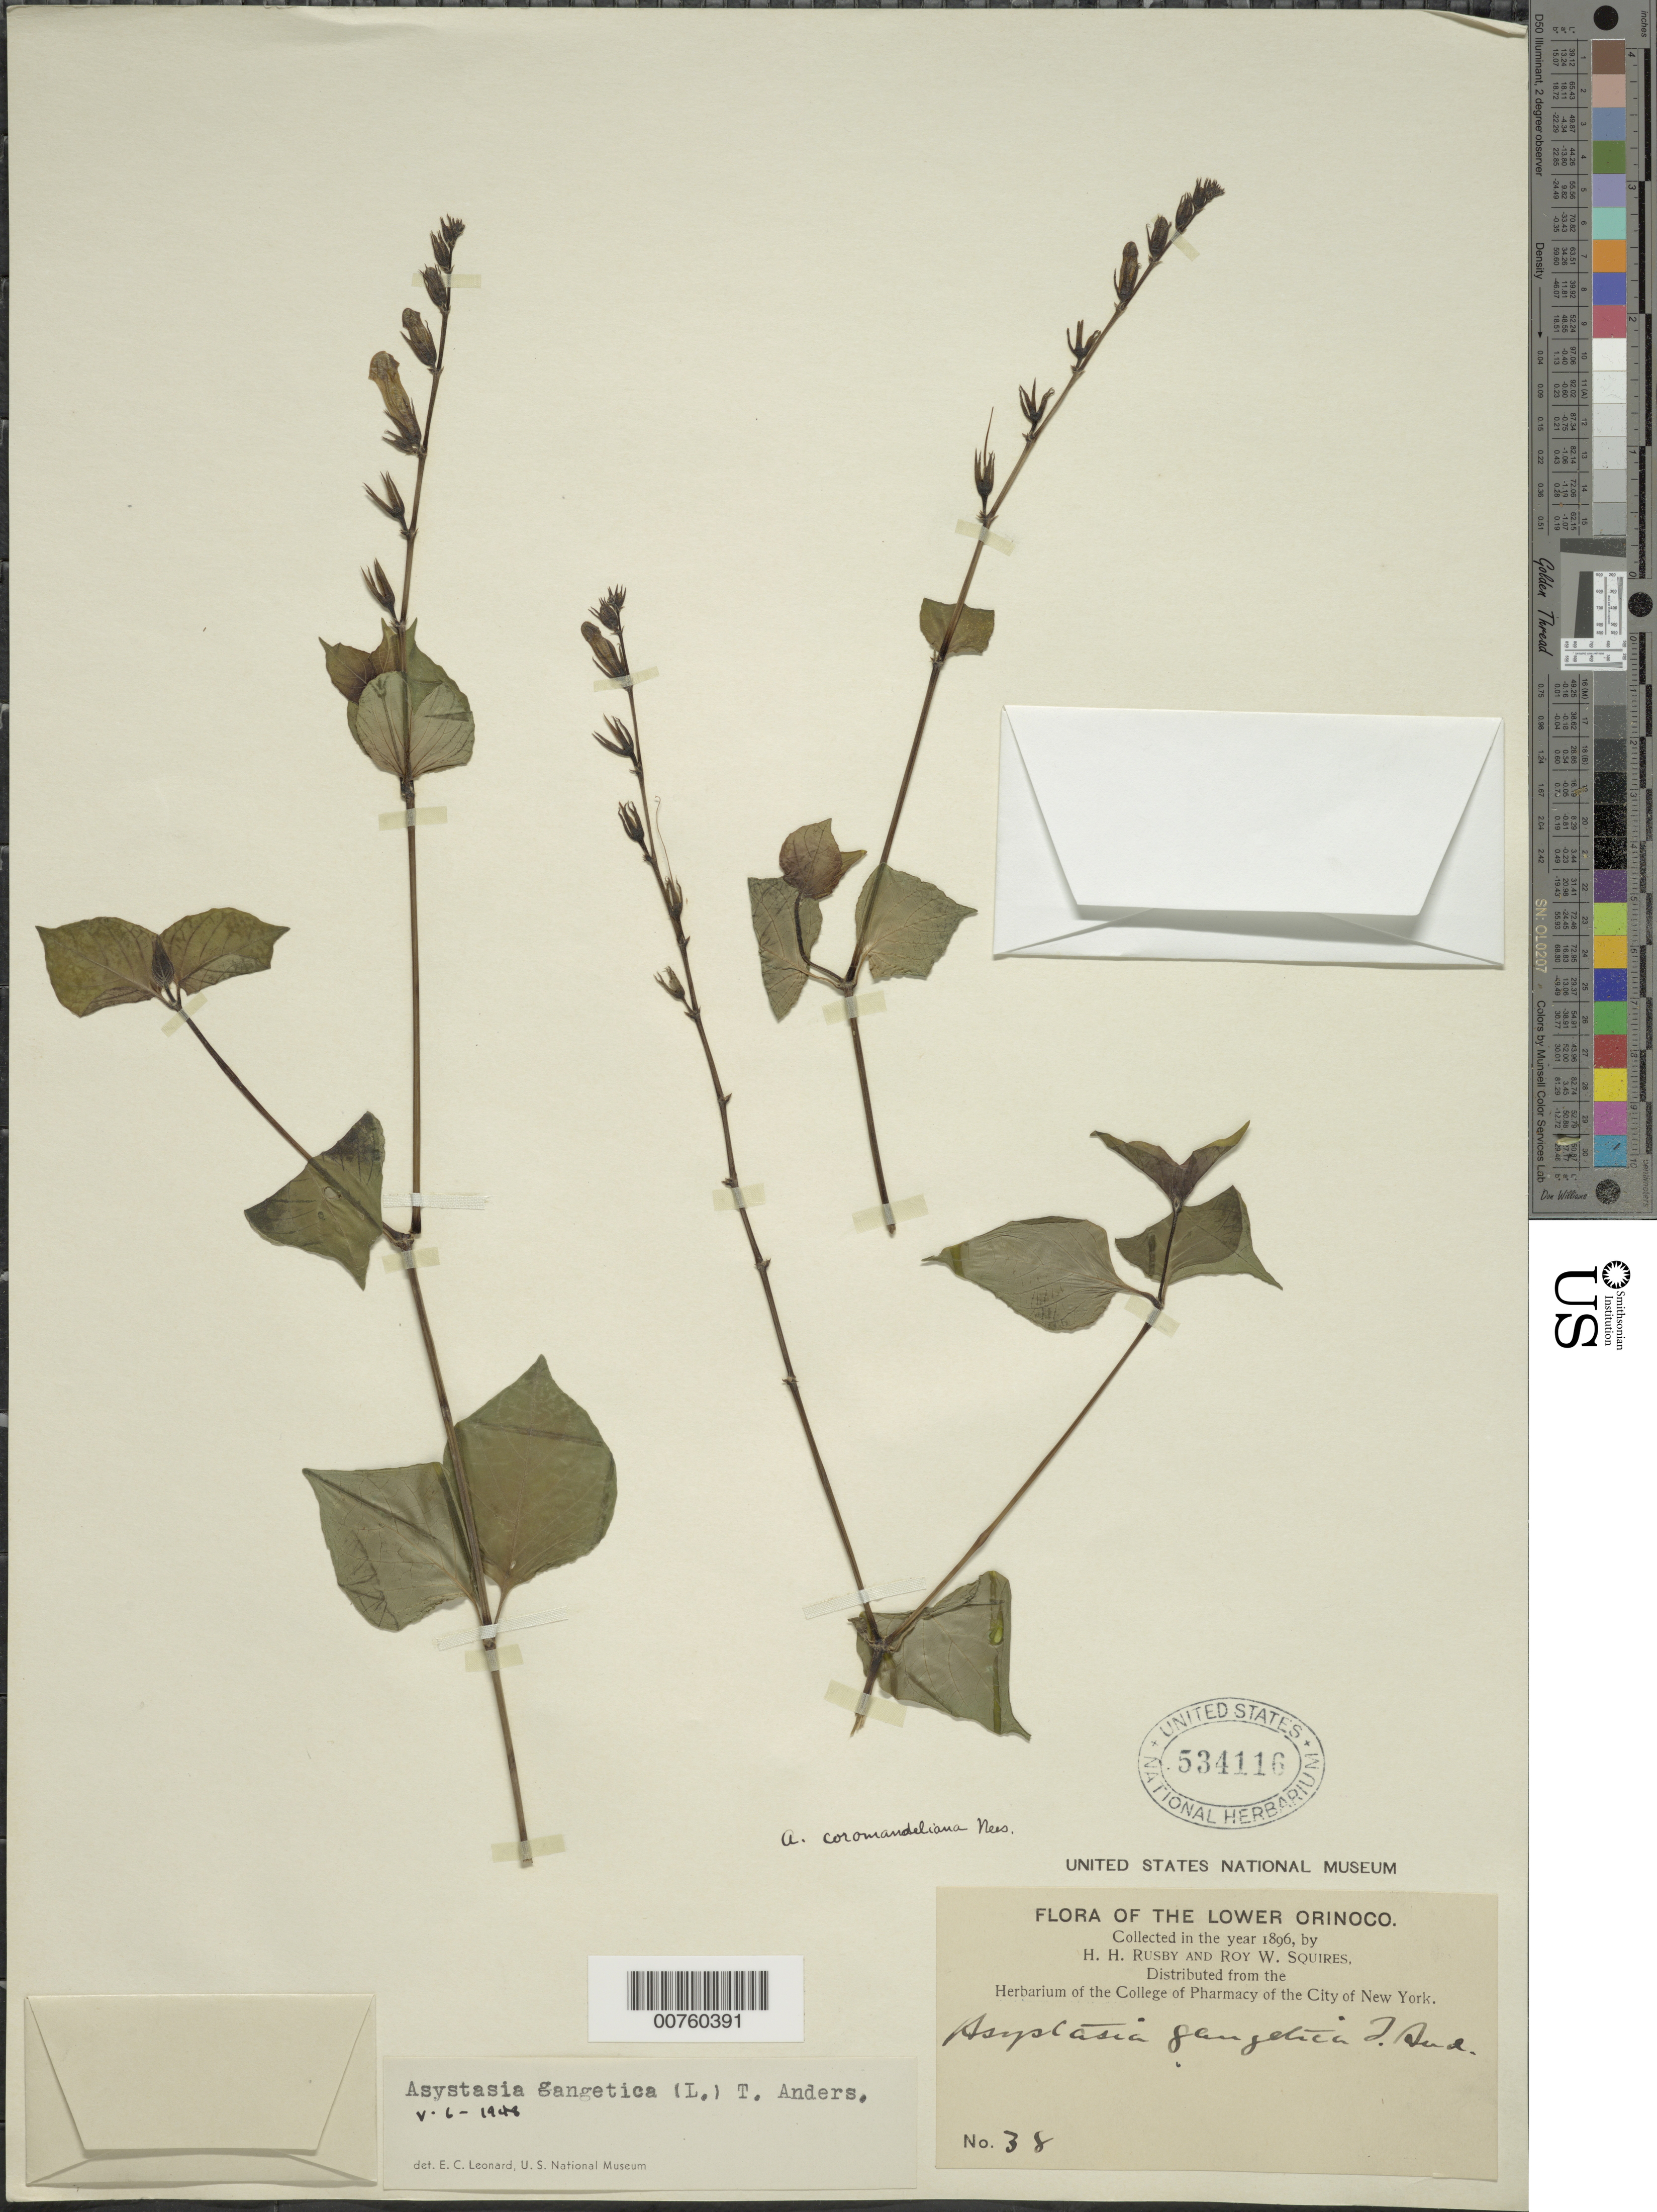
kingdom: Plantae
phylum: Tracheophyta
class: Magnoliopsida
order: Lamiales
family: Acanthaceae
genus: Asystasia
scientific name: Asystasia gangetica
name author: (L.) T. Anderson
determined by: Leonard, Emery C., (US)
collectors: H. H. Rusby & R. Squires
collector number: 38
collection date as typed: April 1896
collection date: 1896-04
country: Venezuela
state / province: Delta Amacuro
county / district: Antonio Díaz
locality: Lower Orinoco, Sacupana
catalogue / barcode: US 534116